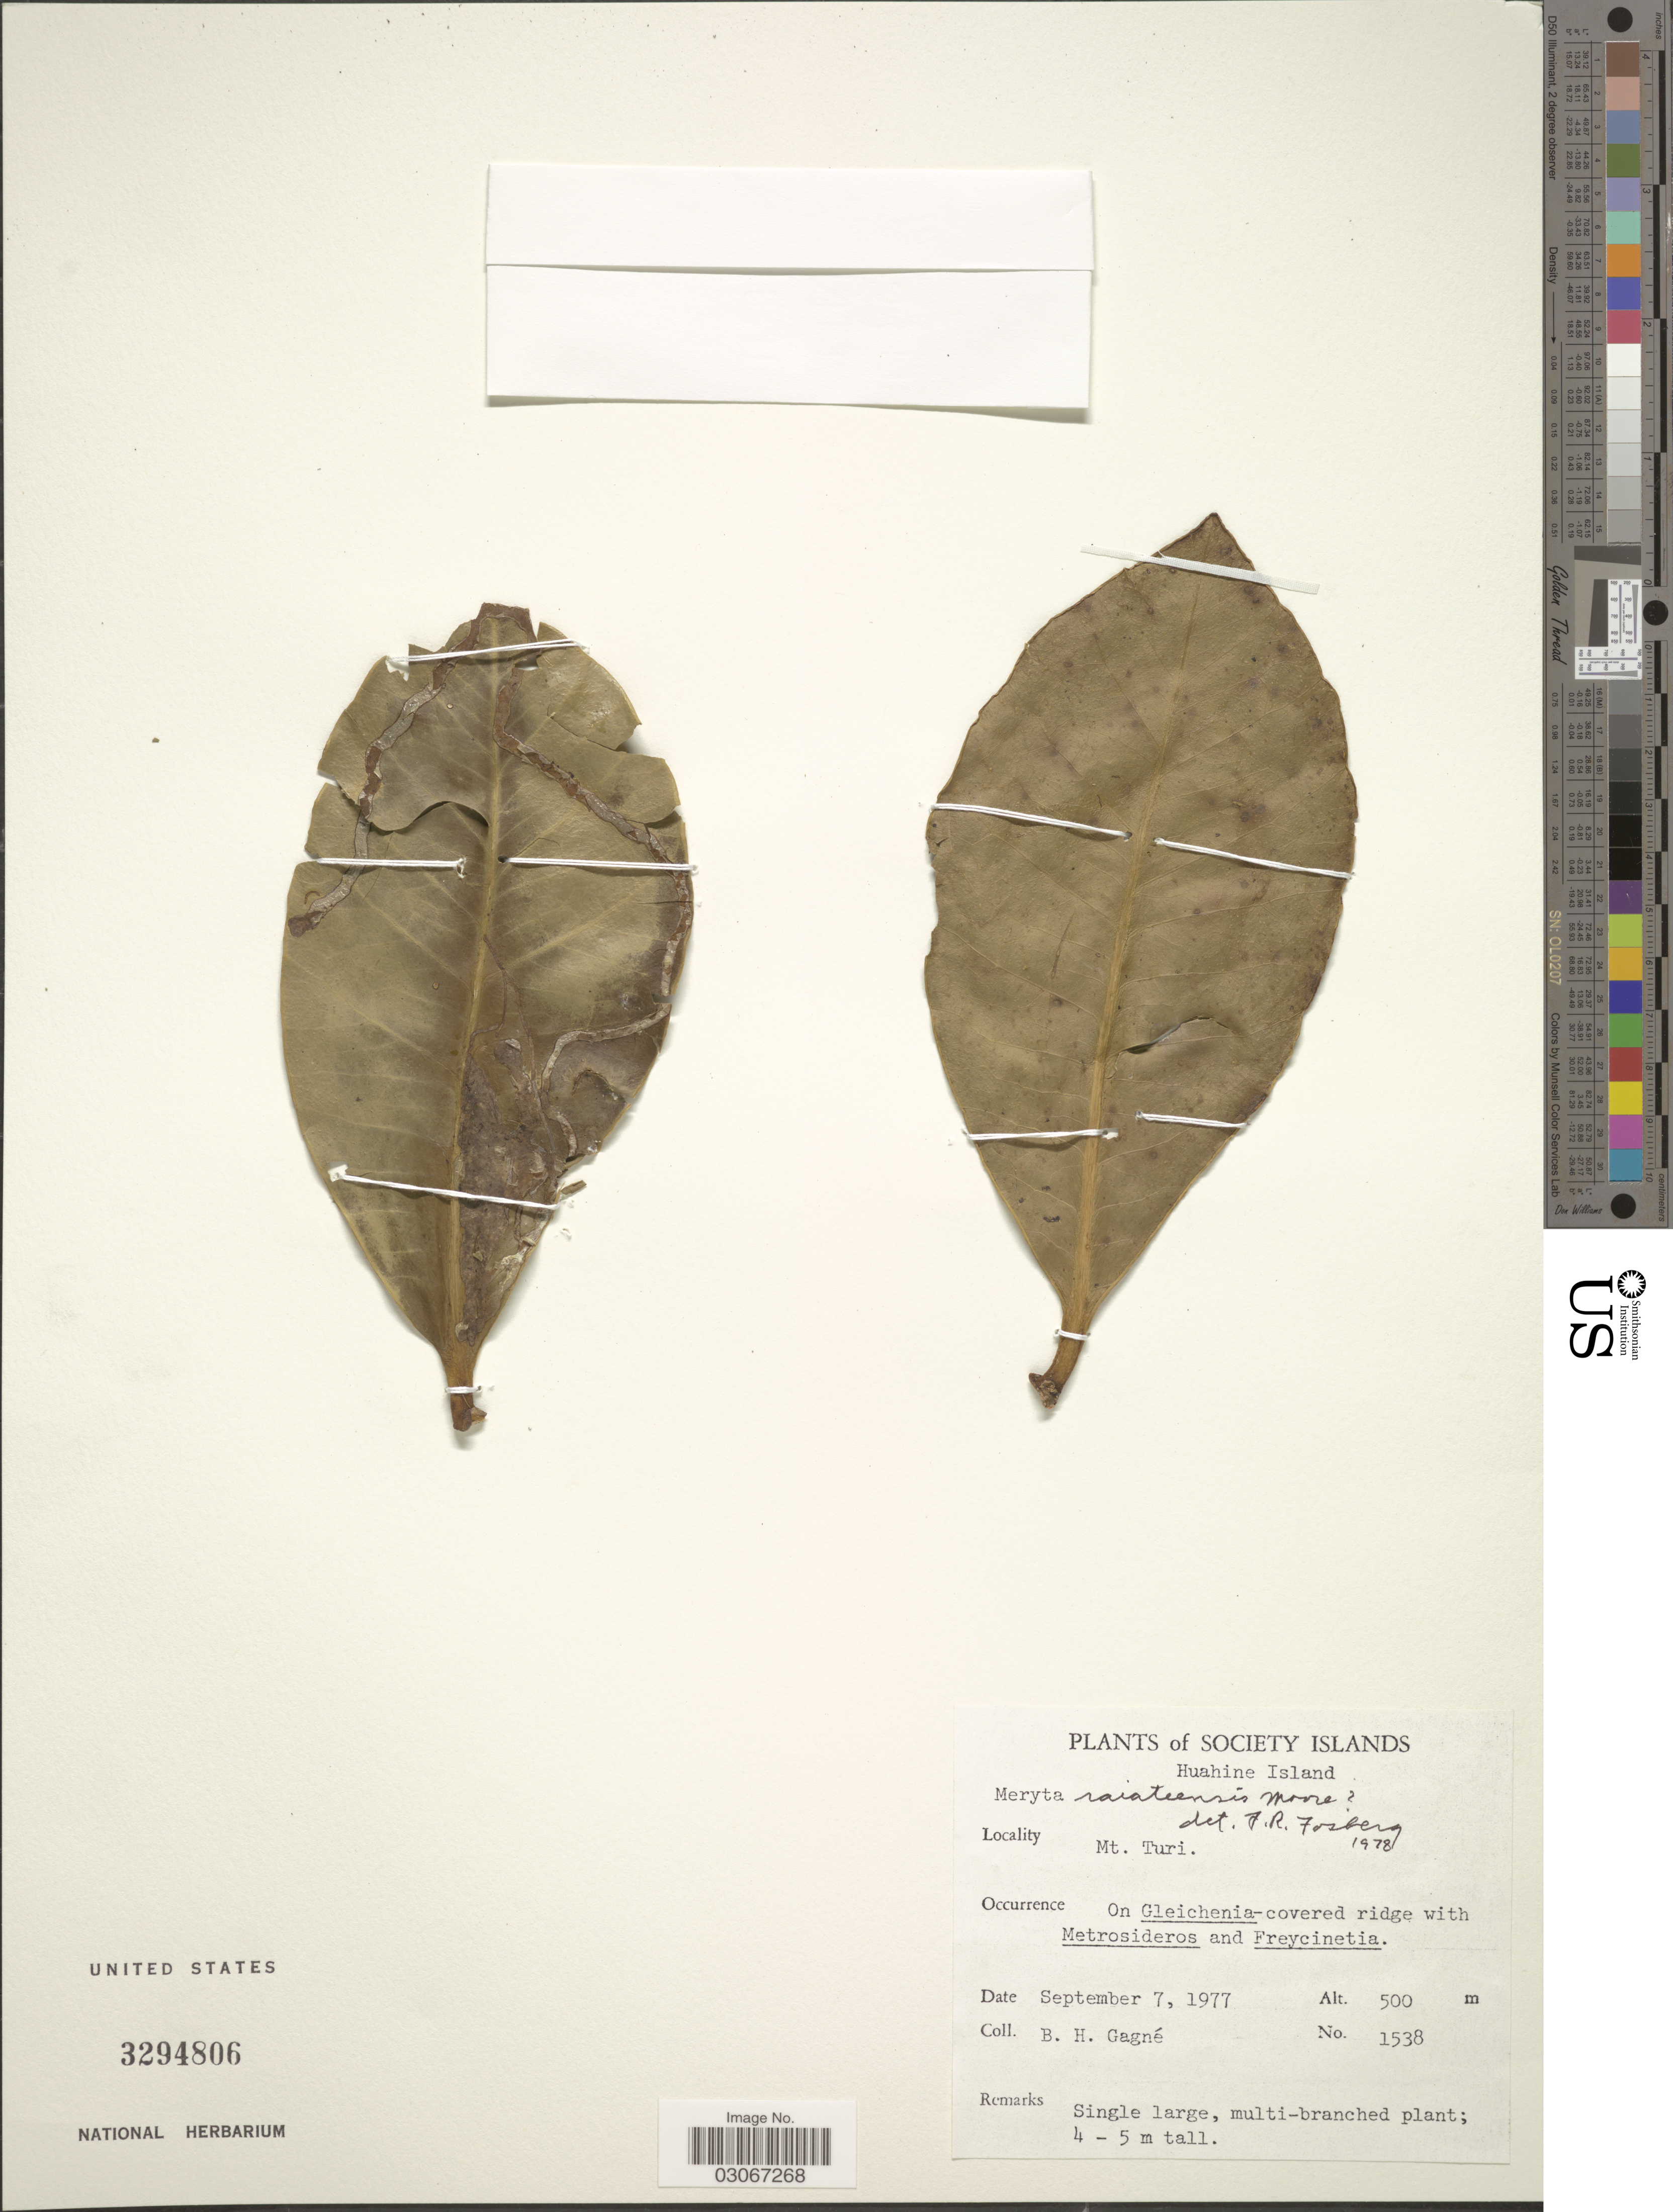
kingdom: Plantae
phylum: Tracheophyta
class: Magnoliopsida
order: Apiales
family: Araliaceae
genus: Meryta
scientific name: Meryta raiateensis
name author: J.W. Moore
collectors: B. H. Gagné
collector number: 1538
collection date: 1977-09-07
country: French Polynesia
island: Huahine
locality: Society Islands, Huahine Island, Mt. Turi.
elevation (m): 500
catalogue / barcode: US 3294806